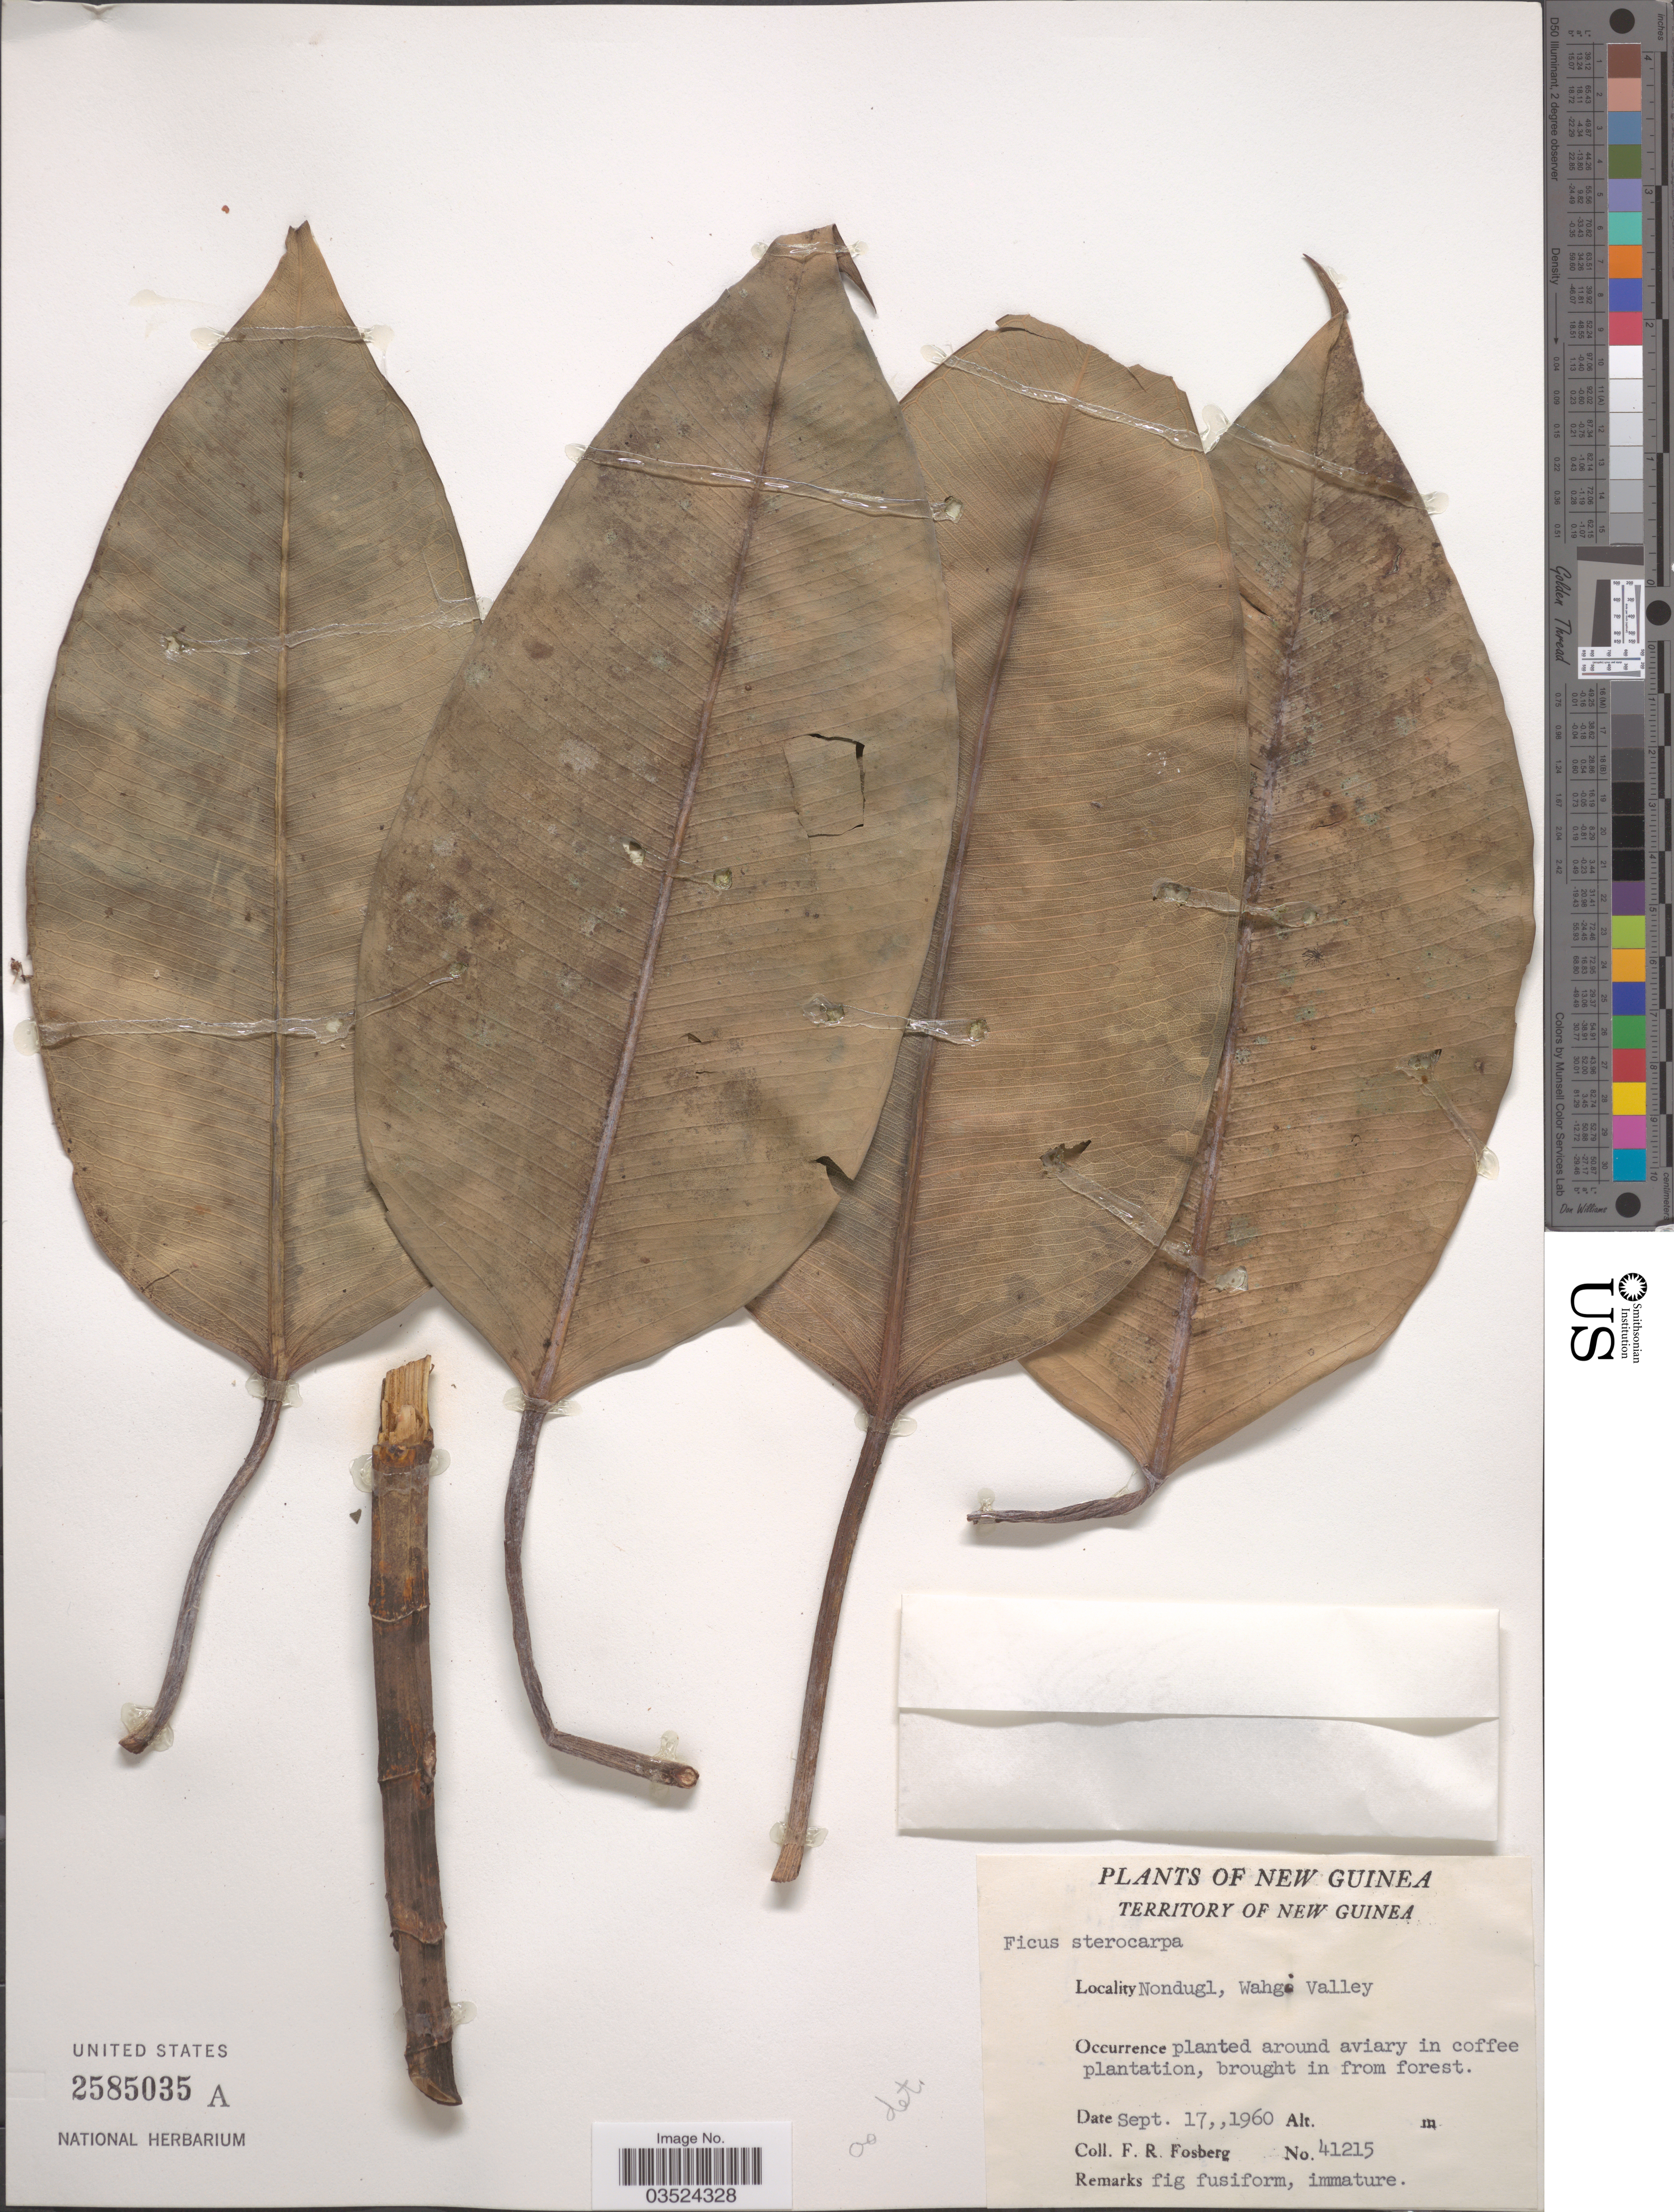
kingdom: Plantae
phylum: Tracheophyta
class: Magnoliopsida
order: Rosales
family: Moraceae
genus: Ficus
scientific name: Ficus sterrocarpa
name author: Diels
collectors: F. R. Fosberg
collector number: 41215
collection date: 1960-09-17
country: Papua New Guinea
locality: New Guinea. Territory of New Guinea. Nondugl, Wahgi Valley.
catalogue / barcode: US 2585035A